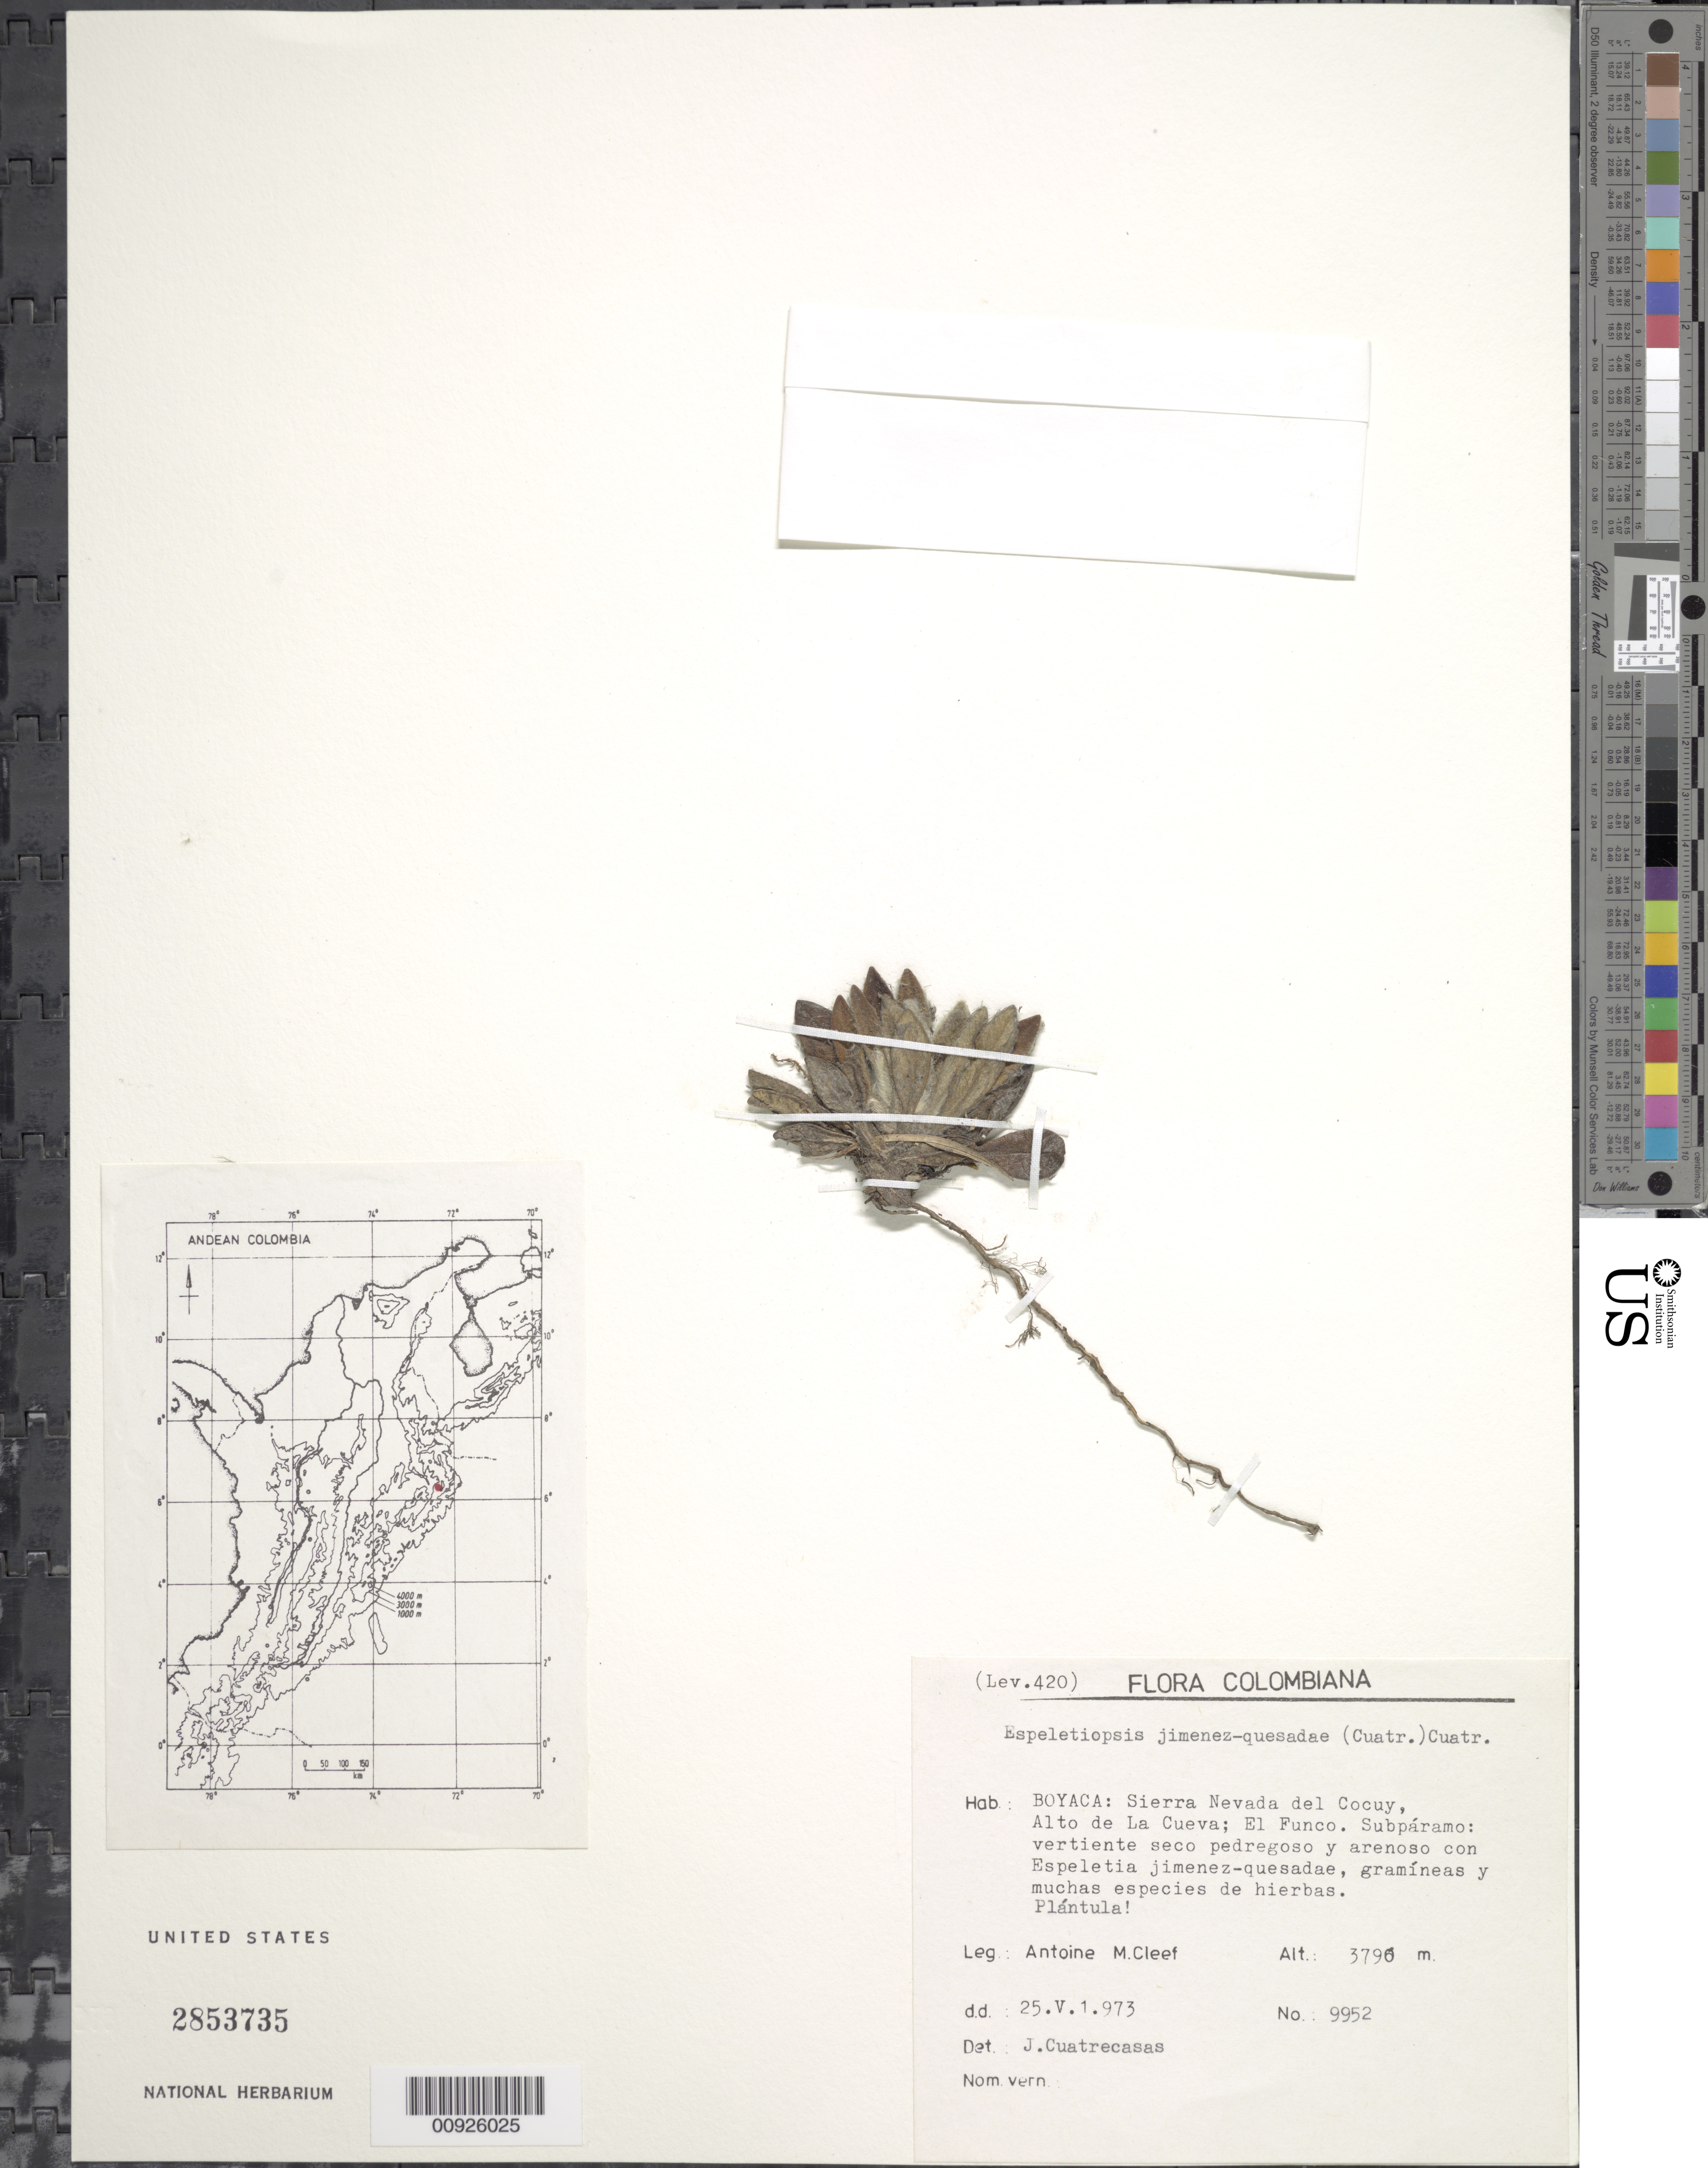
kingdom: Plantae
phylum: Tracheophyta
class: Magnoliopsida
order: Asterales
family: Asteraceae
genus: Espeletiopsis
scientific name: Espeletiopsis jimenez-quesadae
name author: (Cuatrec.) Cuatrec.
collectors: A. M. Cleef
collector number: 9952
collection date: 1973-05-25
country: Colombia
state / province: Boyacá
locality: Boyacá: Sierra Nevada del Cocuy, Alto de La Cueva; El Funco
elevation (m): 3790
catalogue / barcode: US 2853735